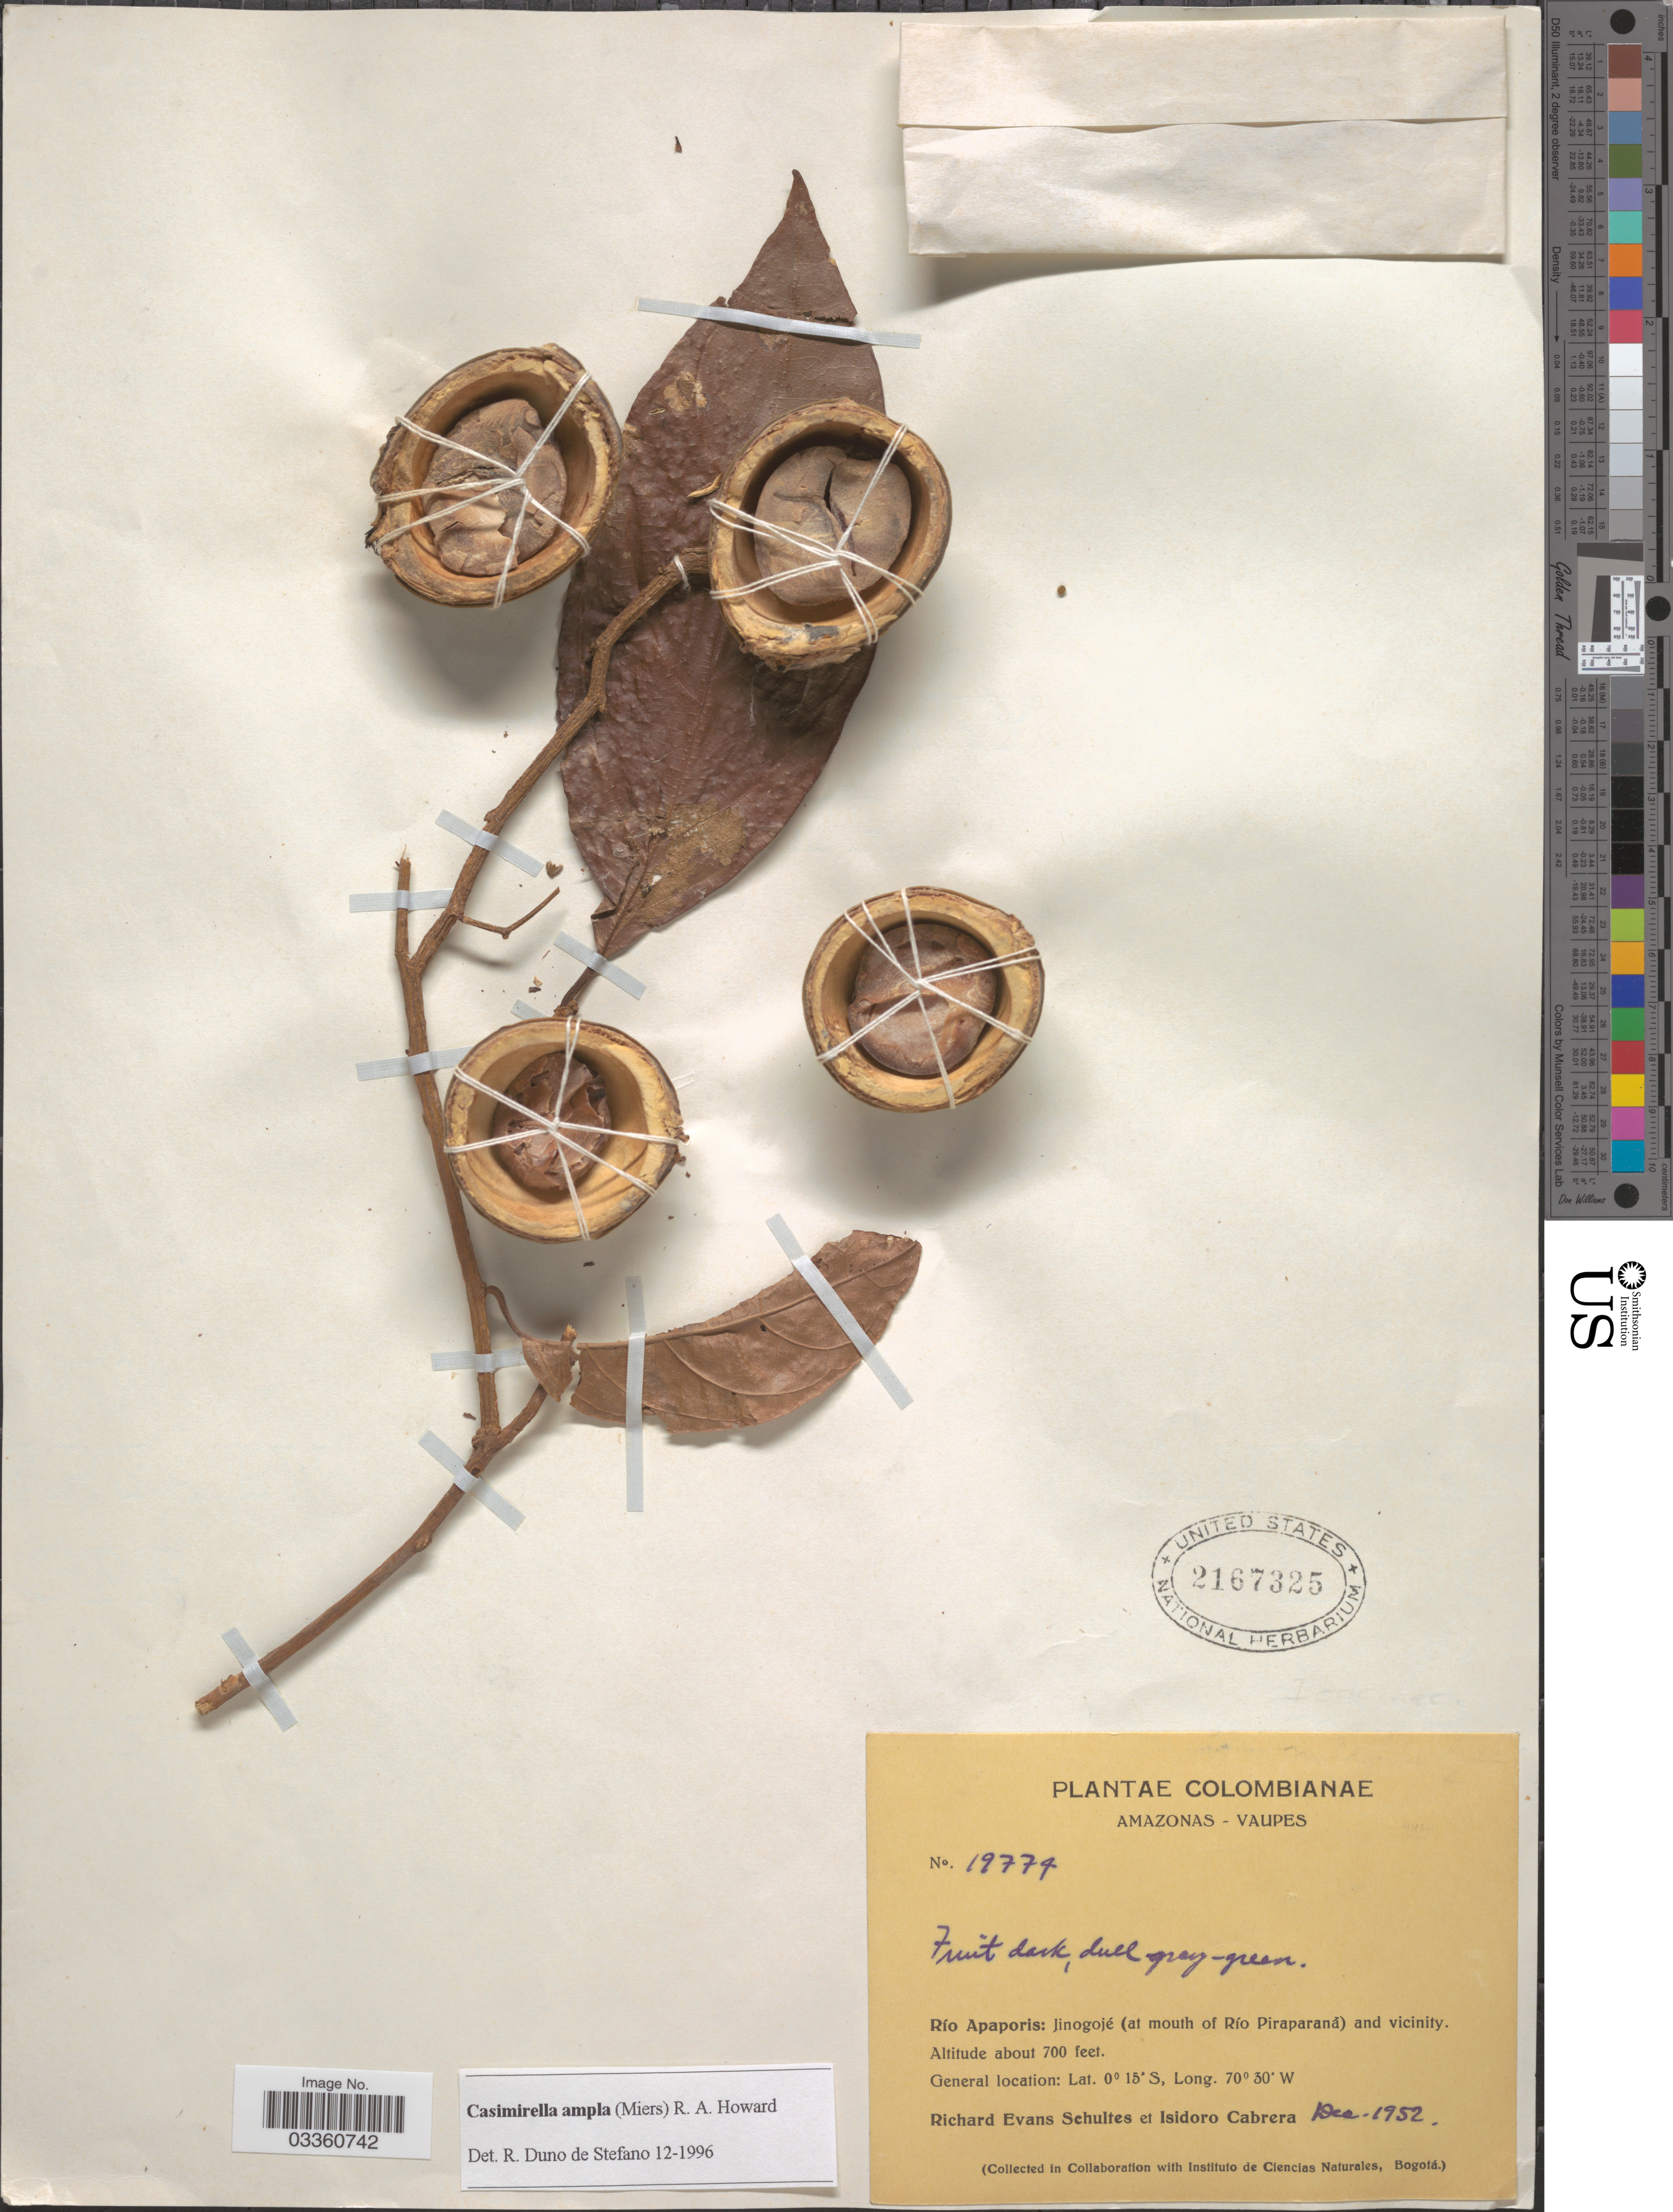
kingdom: Plantae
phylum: Tracheophyta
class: Magnoliopsida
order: Icacinales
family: Icacinaceae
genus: Casimirella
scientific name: Casimirella ampla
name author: (Miers) R.A. Howard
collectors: R. E. Schultes & I. Cabrera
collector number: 19774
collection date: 1952-12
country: Colombia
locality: Amazonas-Vaupes, Río Apaporis: Jinogojé (at mouth of Río Piraparaná) and vicinity.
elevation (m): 213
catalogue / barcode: US 2167325